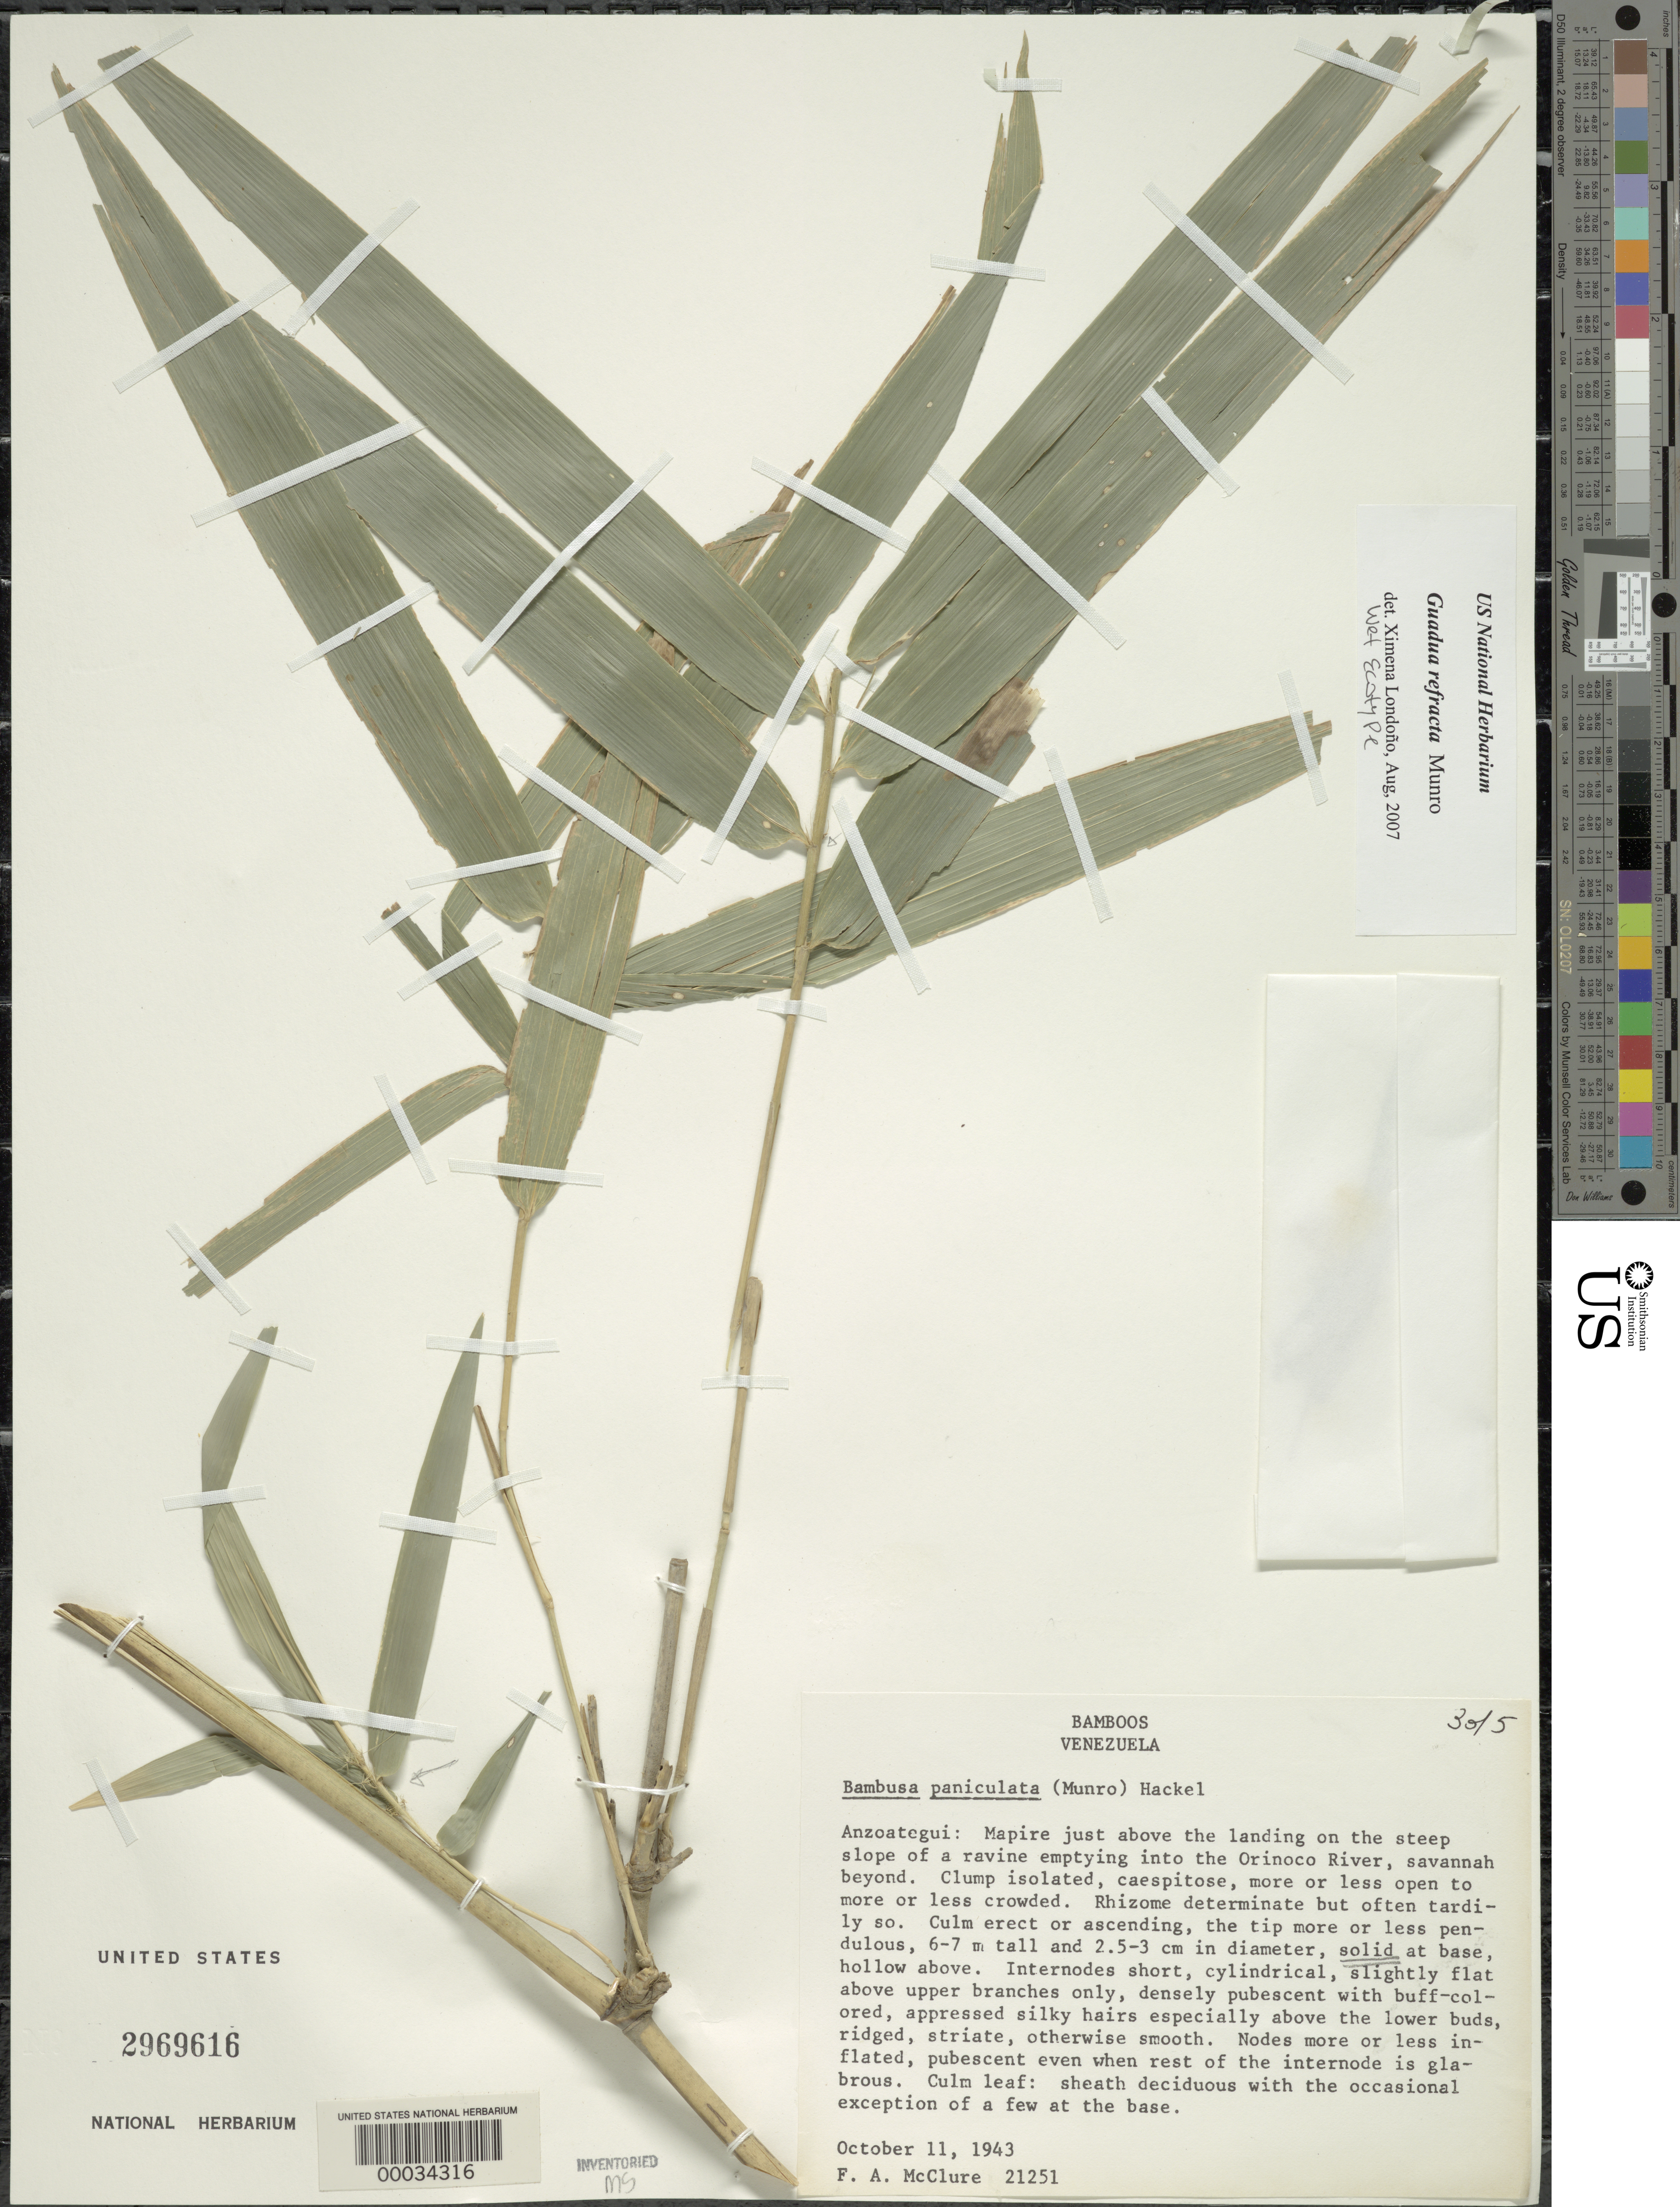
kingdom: Plantae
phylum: Tracheophyta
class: Liliopsida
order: Poales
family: Poaceae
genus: Guadua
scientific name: Guadua venezuelae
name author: Munro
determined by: McMurchie, Elizabeth, (UNITED STATES)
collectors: F. A. McClure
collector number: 21251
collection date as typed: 11 Oct 1943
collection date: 1943-10-11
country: Venezuela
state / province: Anzoategui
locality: Mapire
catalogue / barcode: US 2969616